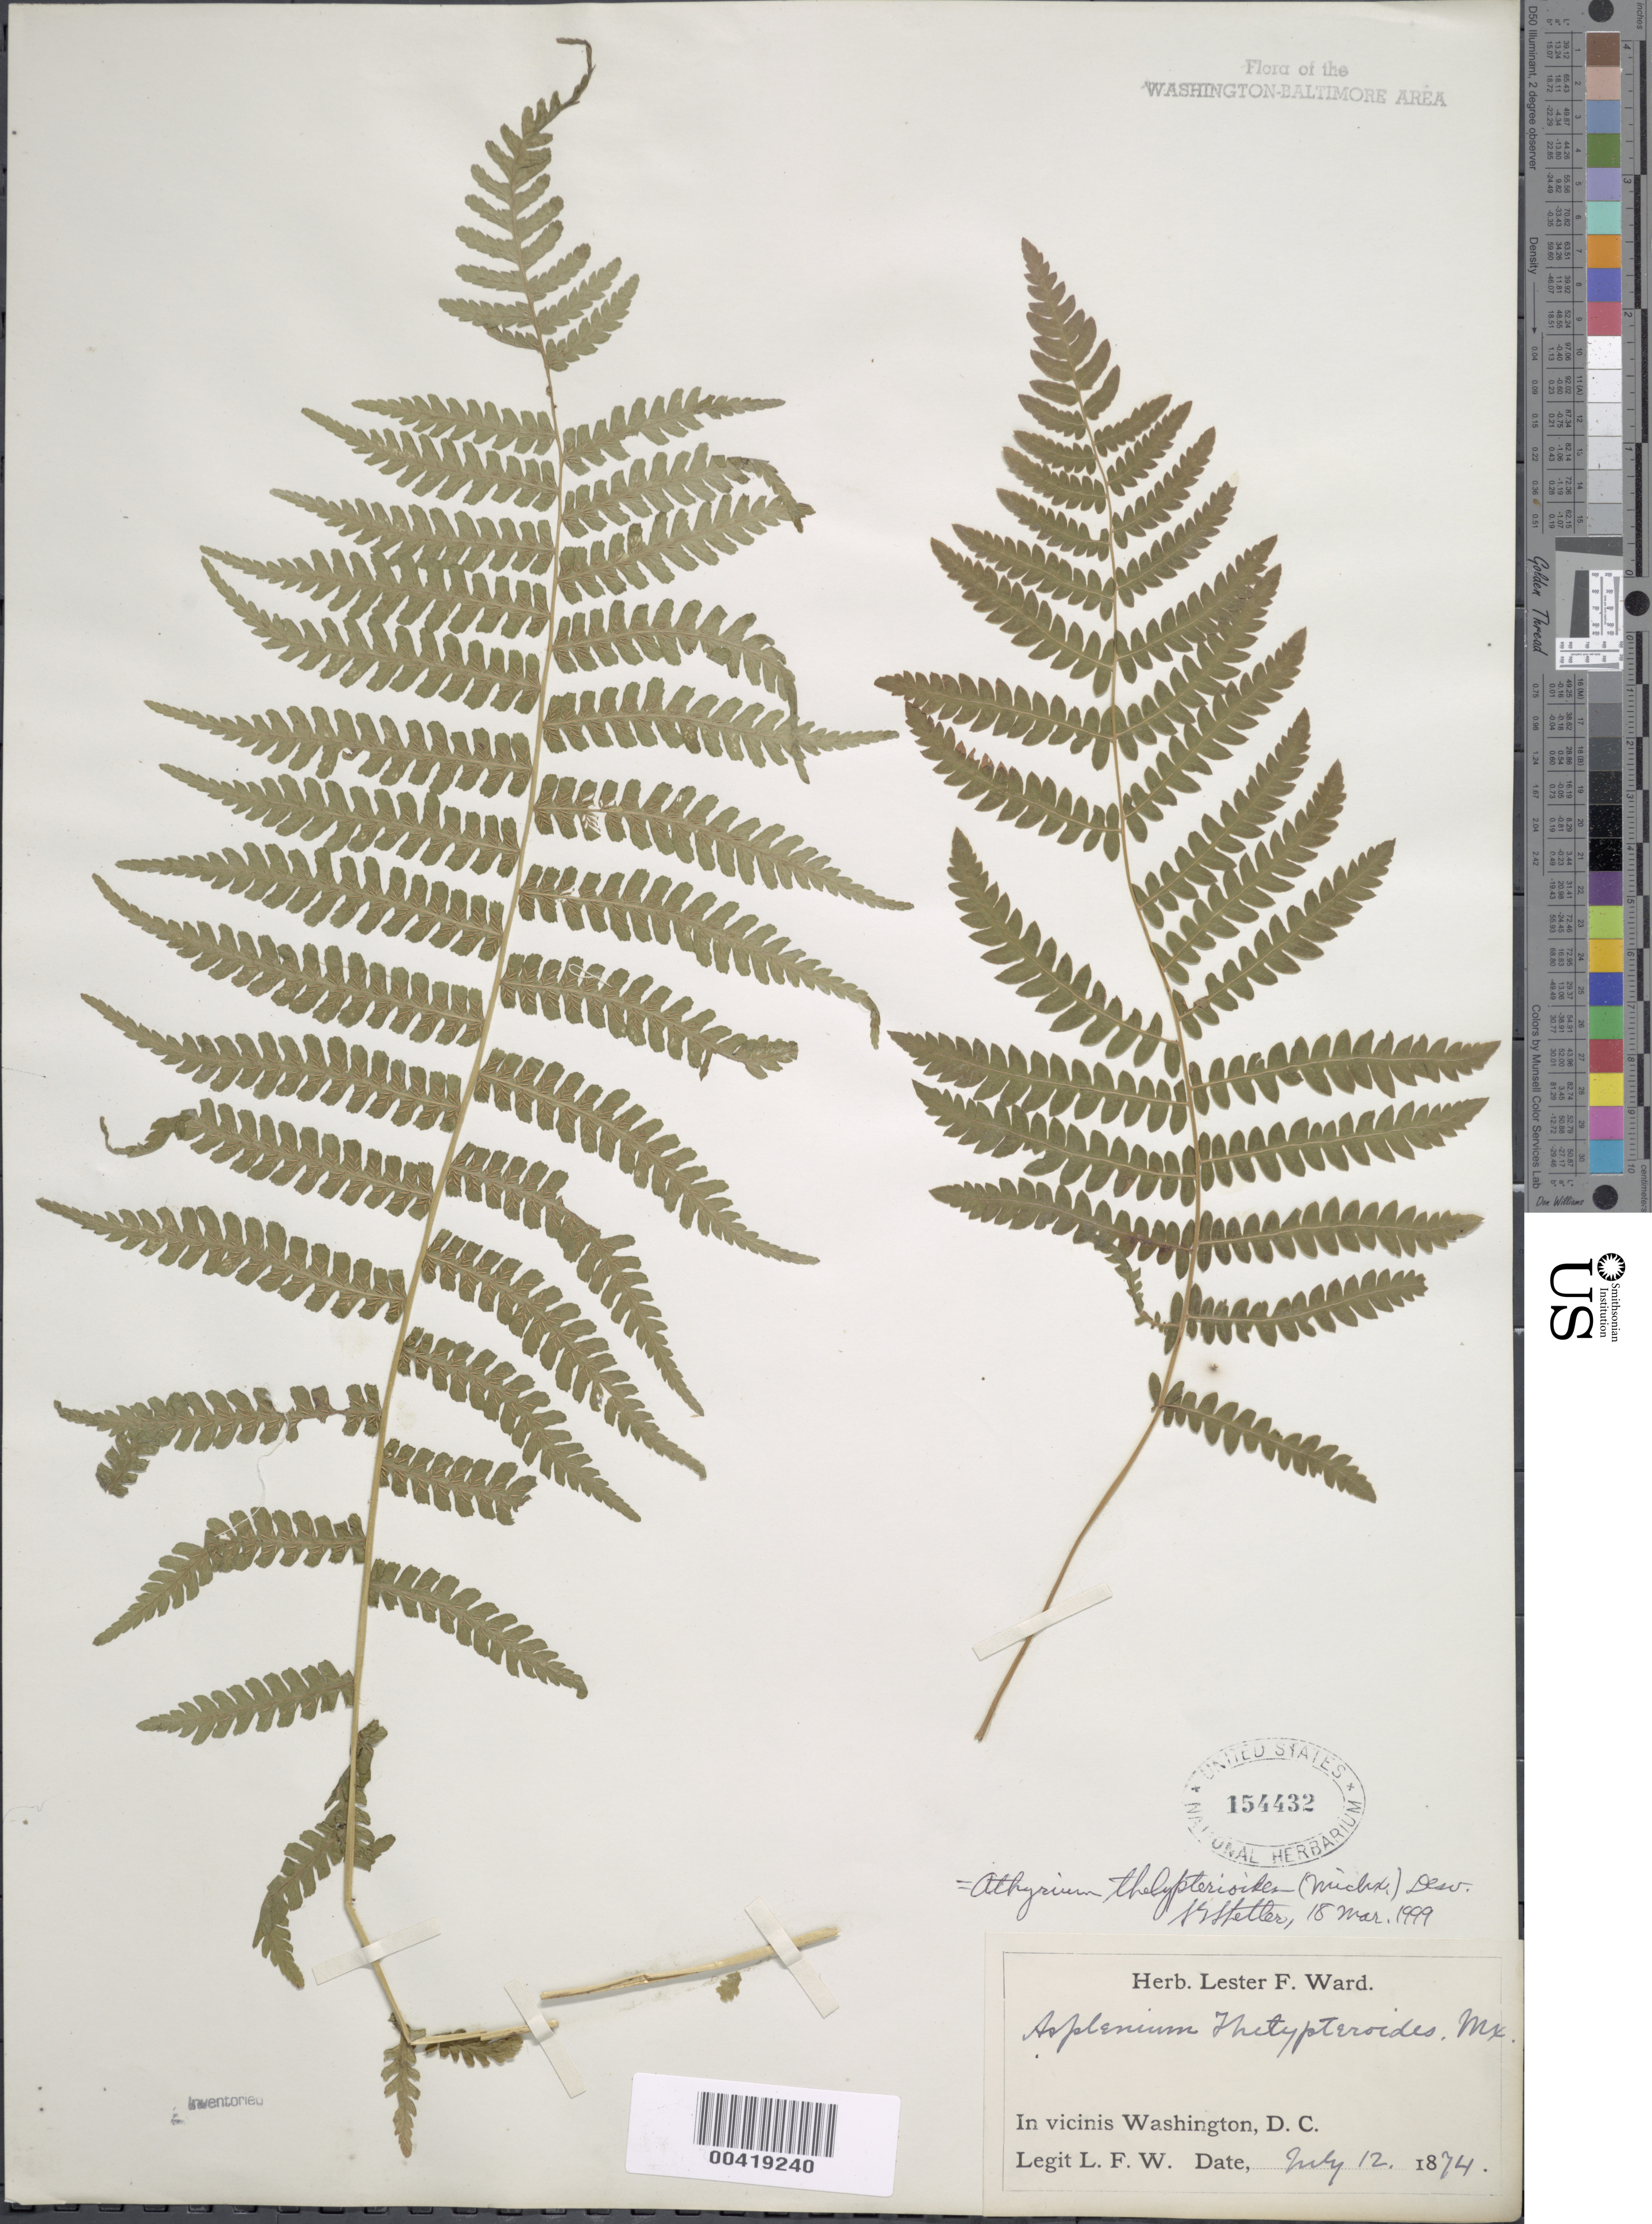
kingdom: Plantae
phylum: Tracheophyta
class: Polypodiopsida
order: Polypodiales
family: Athyriaceae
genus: Deparia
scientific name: Deparia acrostichoides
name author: (Sw.) M. Kato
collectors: L. F. Ward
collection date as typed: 12 Jul 1874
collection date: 1874-07-12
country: United States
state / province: District of Columbia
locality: Washington DC area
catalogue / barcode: US 154432